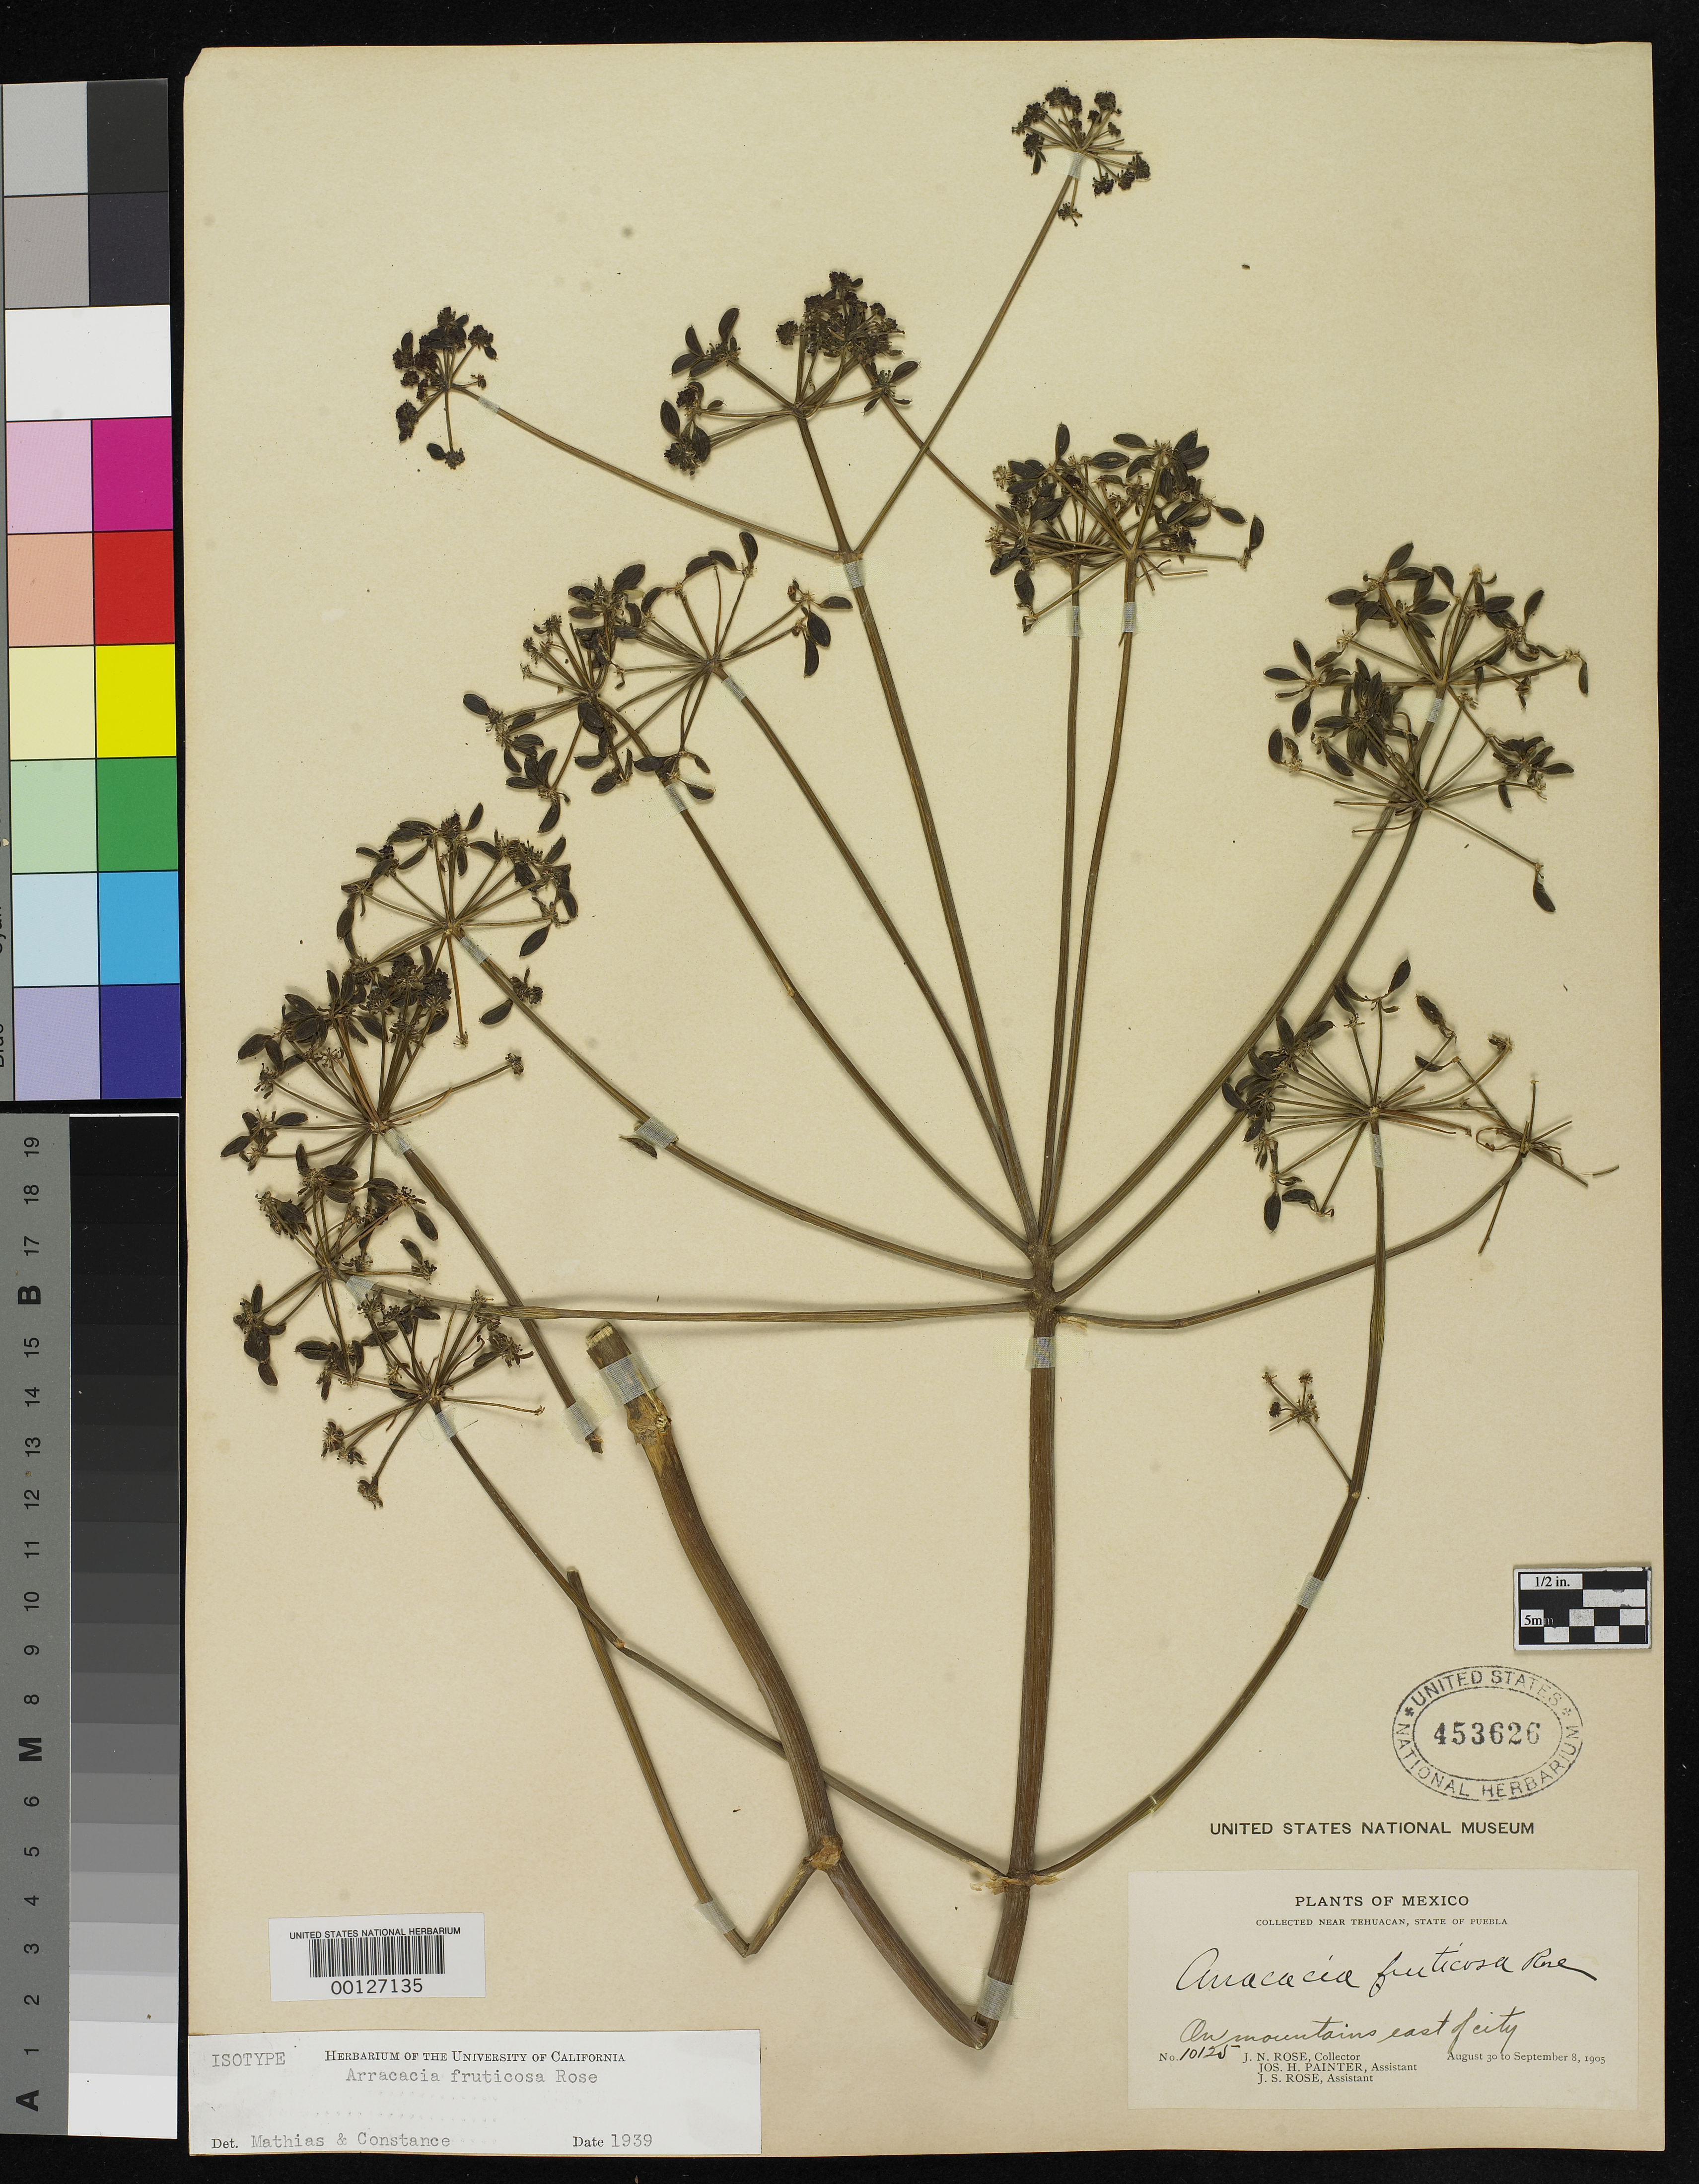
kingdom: Plantae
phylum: Tracheophyta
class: Magnoliopsida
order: Apiales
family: Apiaceae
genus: Arracacia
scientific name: Arracacia fruticosa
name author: Rose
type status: Isotype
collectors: J. N. Rose, J. H. Painter & J. S. Rose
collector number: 10125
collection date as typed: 30 Aug 1905 to 08 Sep 1905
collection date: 1905-08-30/1905-09-08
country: Mexico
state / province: Puebla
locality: Near Tehuacan, hills E of city.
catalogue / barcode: US 453626